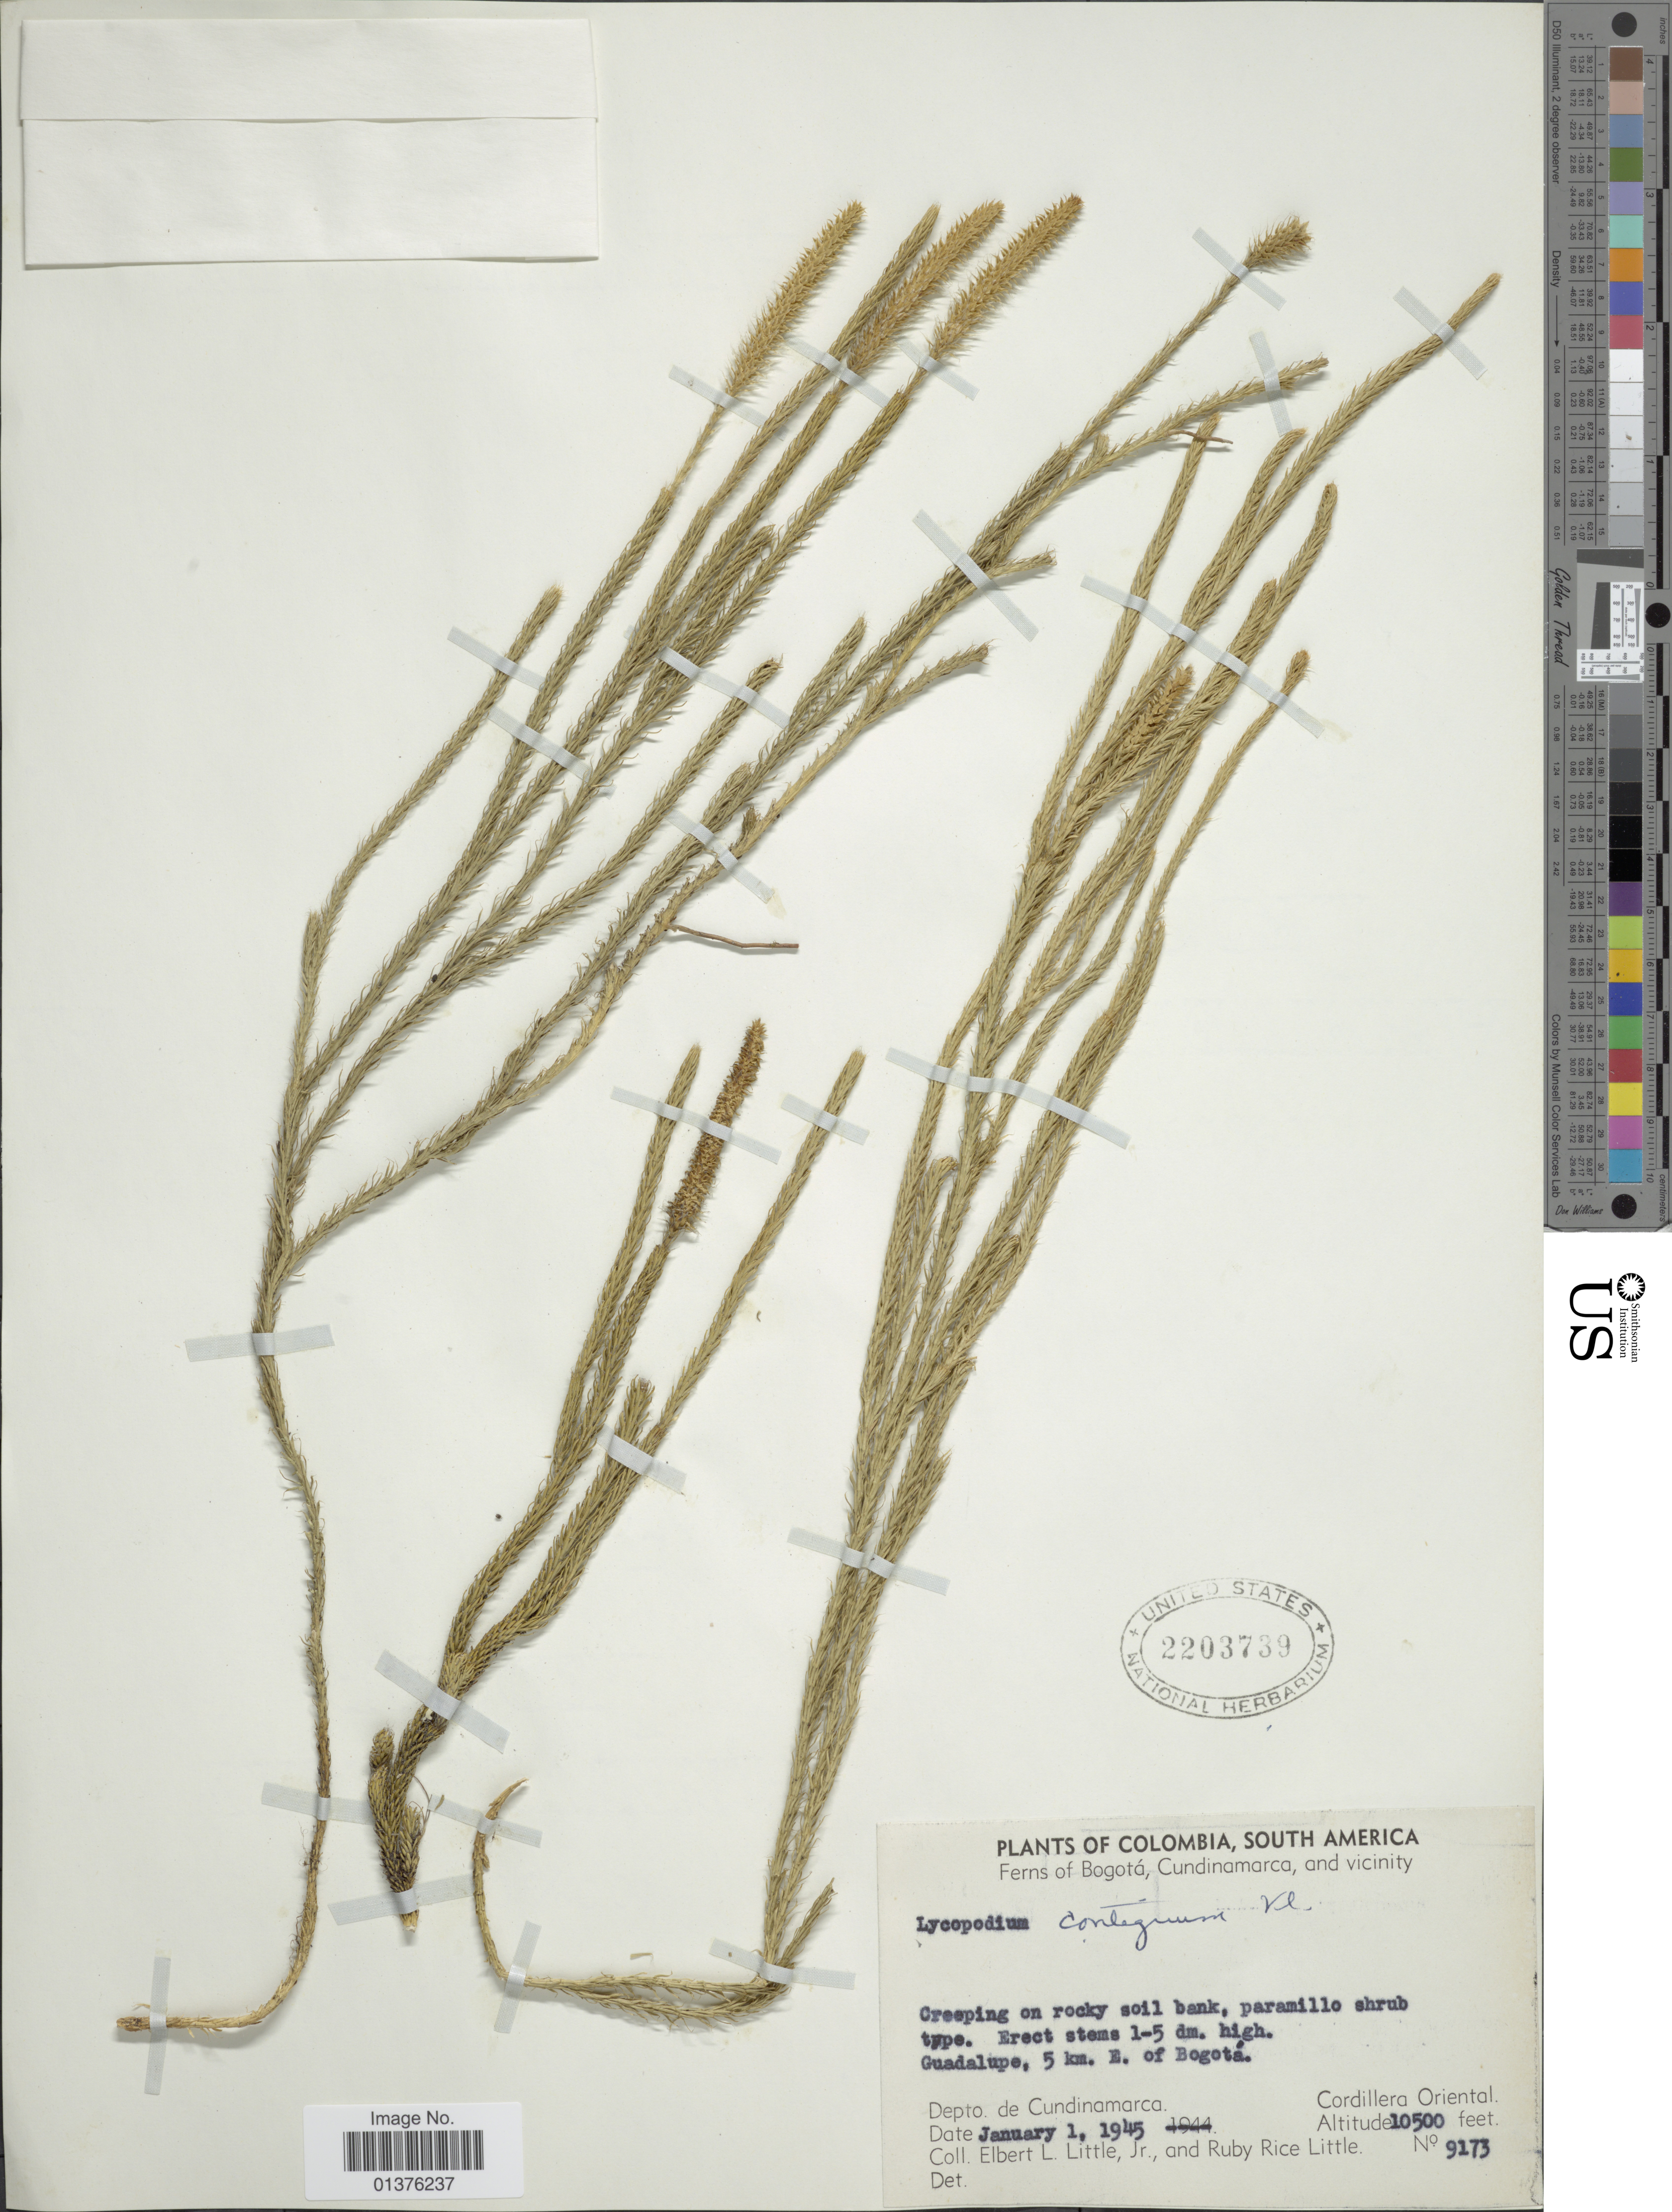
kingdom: Plantae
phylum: Tracheophyta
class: Lycopodiopsida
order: Lycopodiales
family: Lycopodiaceae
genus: Lycopodium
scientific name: Lycopodium clavatum subsp. contiguum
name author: (Klotzsch) B. Øllg.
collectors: E. L. Little & R. R. Little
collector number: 9173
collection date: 1945-01-01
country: Colombia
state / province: Cundinamarca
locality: Cordillera Oriental, Guadalupe, 5km E. of Bogotá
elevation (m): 3200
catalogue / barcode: US 2203739